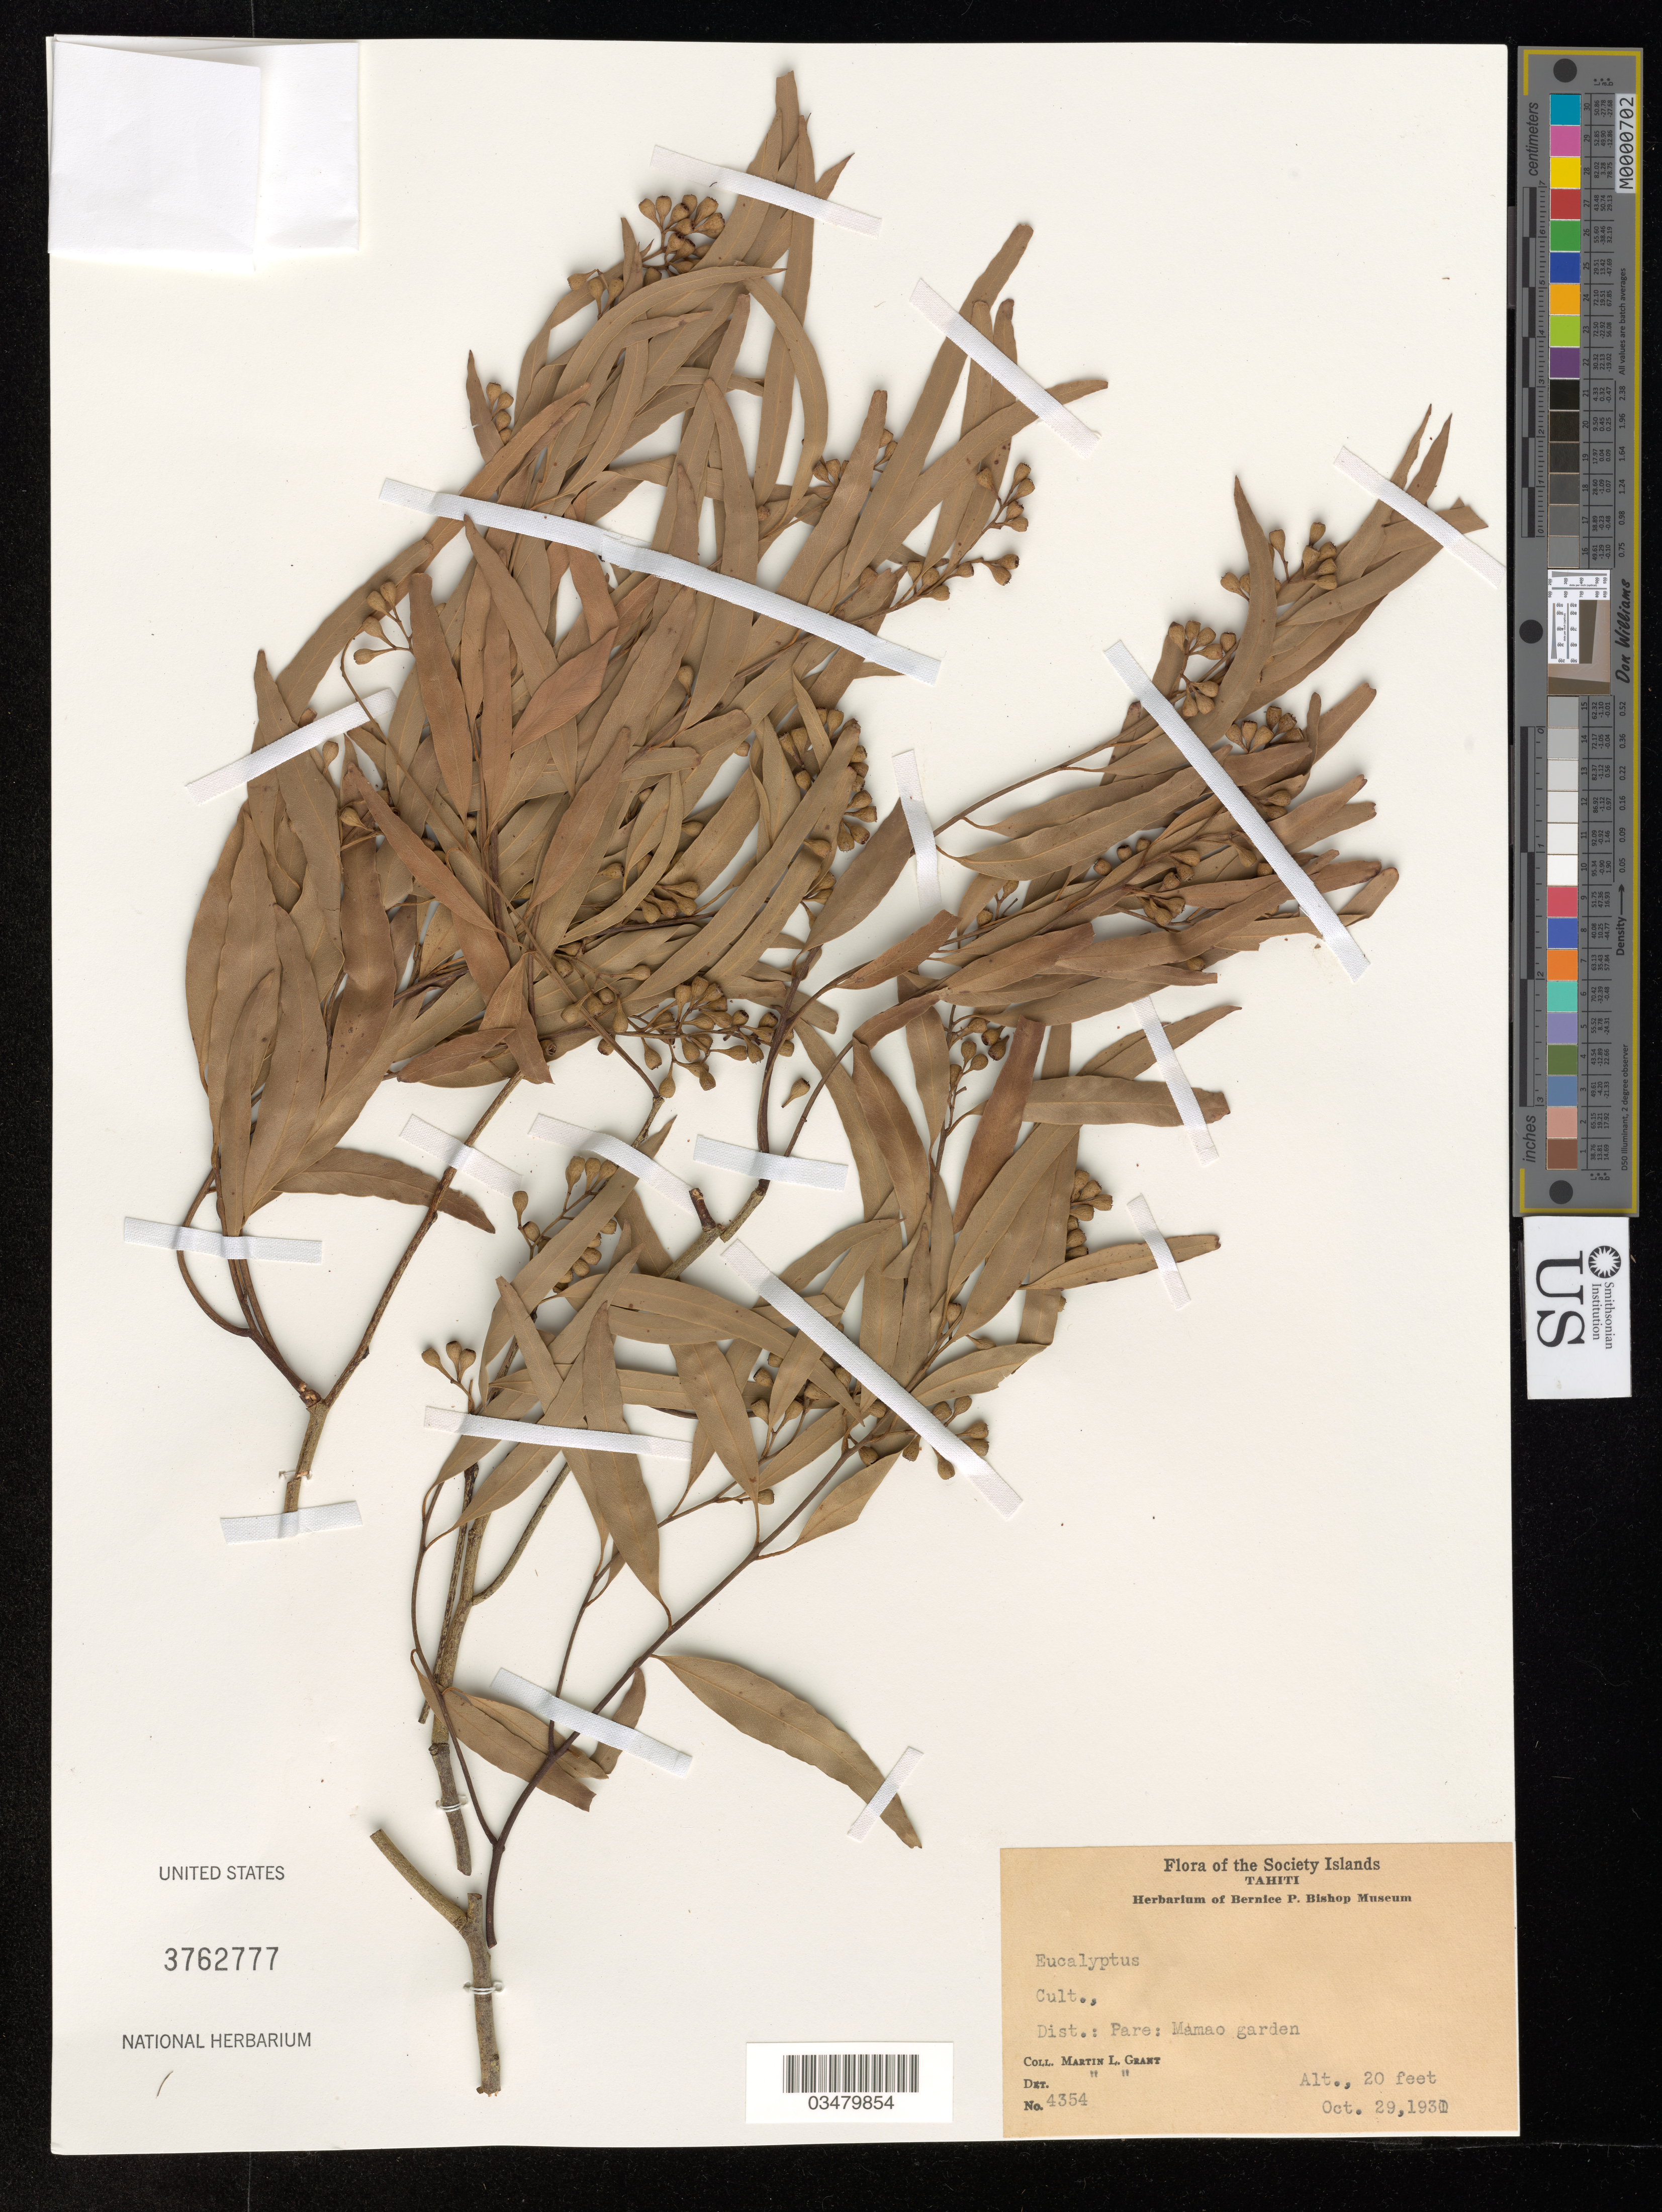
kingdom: Plantae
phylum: Tracheophyta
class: Magnoliopsida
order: Myrtales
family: Myrtaceae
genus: Eucalyptus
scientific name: Eucalyptus sp.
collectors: M. L. Grant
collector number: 4354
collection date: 1930-10-29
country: French Polynesia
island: Tahiti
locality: The Society Islands, Tahiti, District: Pare: Mamao garden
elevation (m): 6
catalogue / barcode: US 3762777